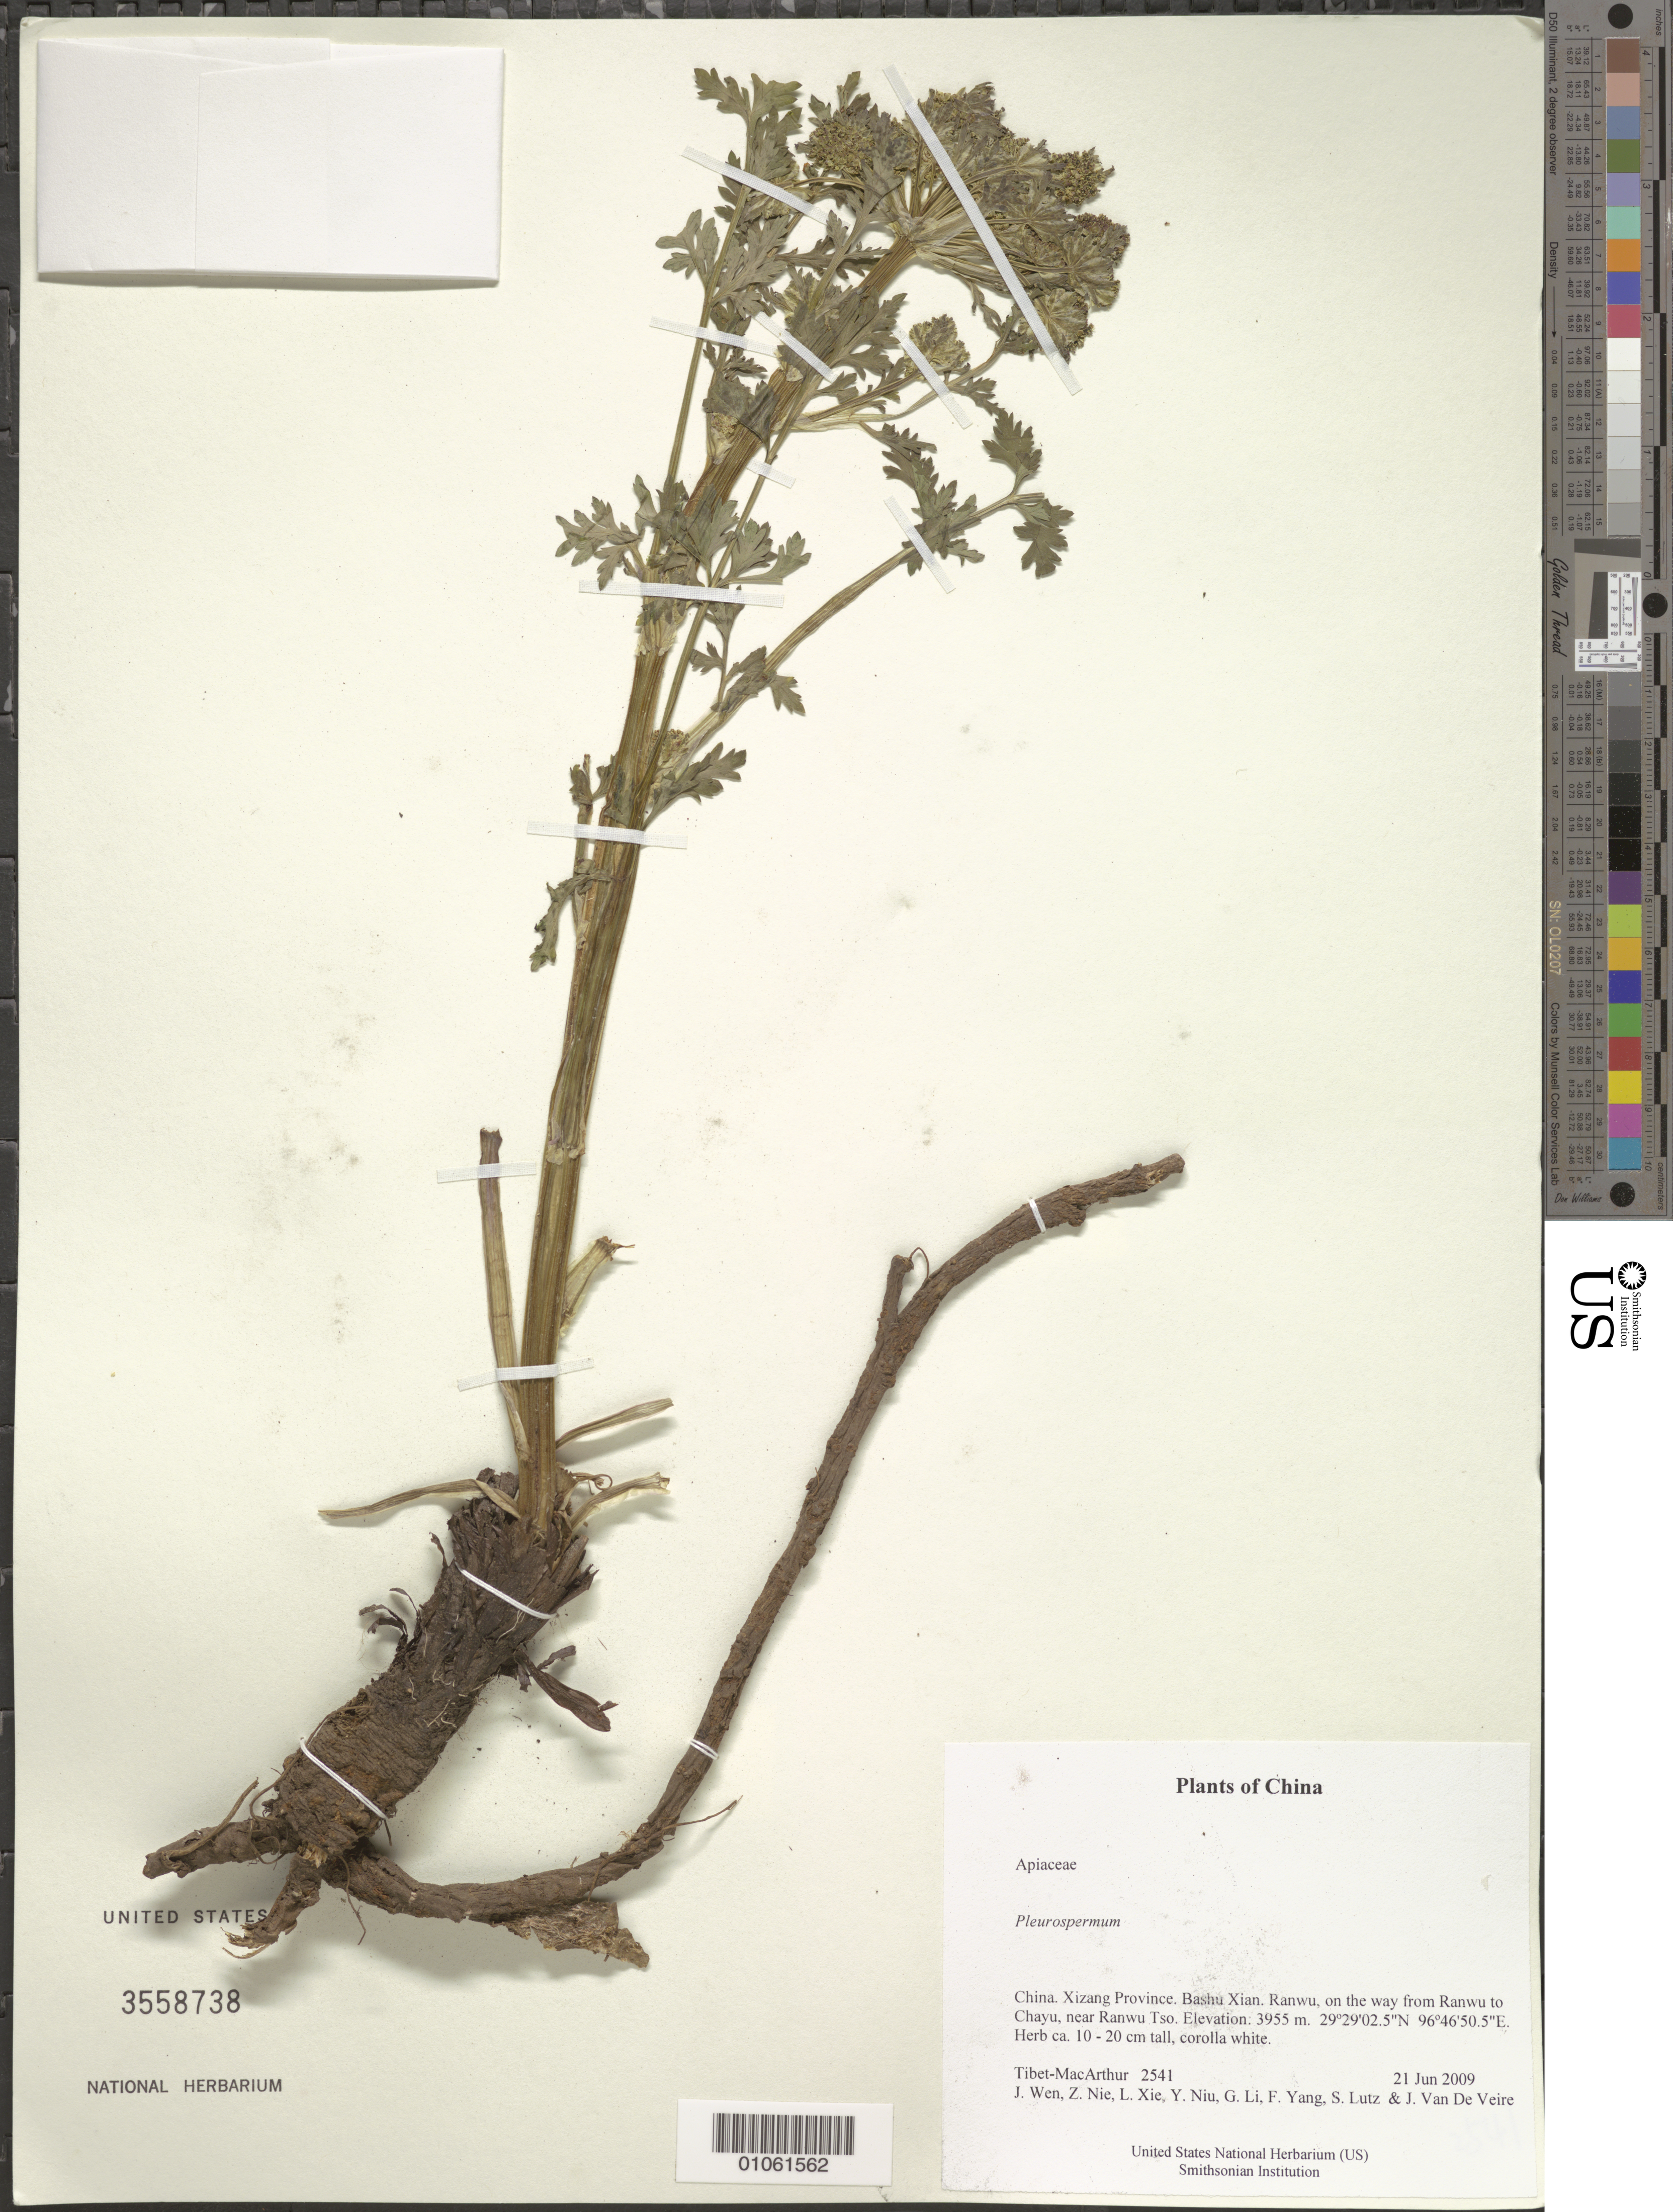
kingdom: Plantae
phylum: Tracheophyta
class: Magnoliopsida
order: Apiales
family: Apiaceae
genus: Pleurospermum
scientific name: Pleurospermum sp.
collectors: Tibet-MacArthur, J. Wen, Z. Nie, L. Xie, Y. Niu, G. Li, F. Yang, S. Lutz & J. Van De Veire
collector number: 2541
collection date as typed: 21 Jun 2009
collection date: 2009-06-21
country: China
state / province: Xizang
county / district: Bashu Xian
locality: Ranwu, on the way from Ranwu to Chayu, near Ranwu Tso.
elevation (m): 3955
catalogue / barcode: US 3558738